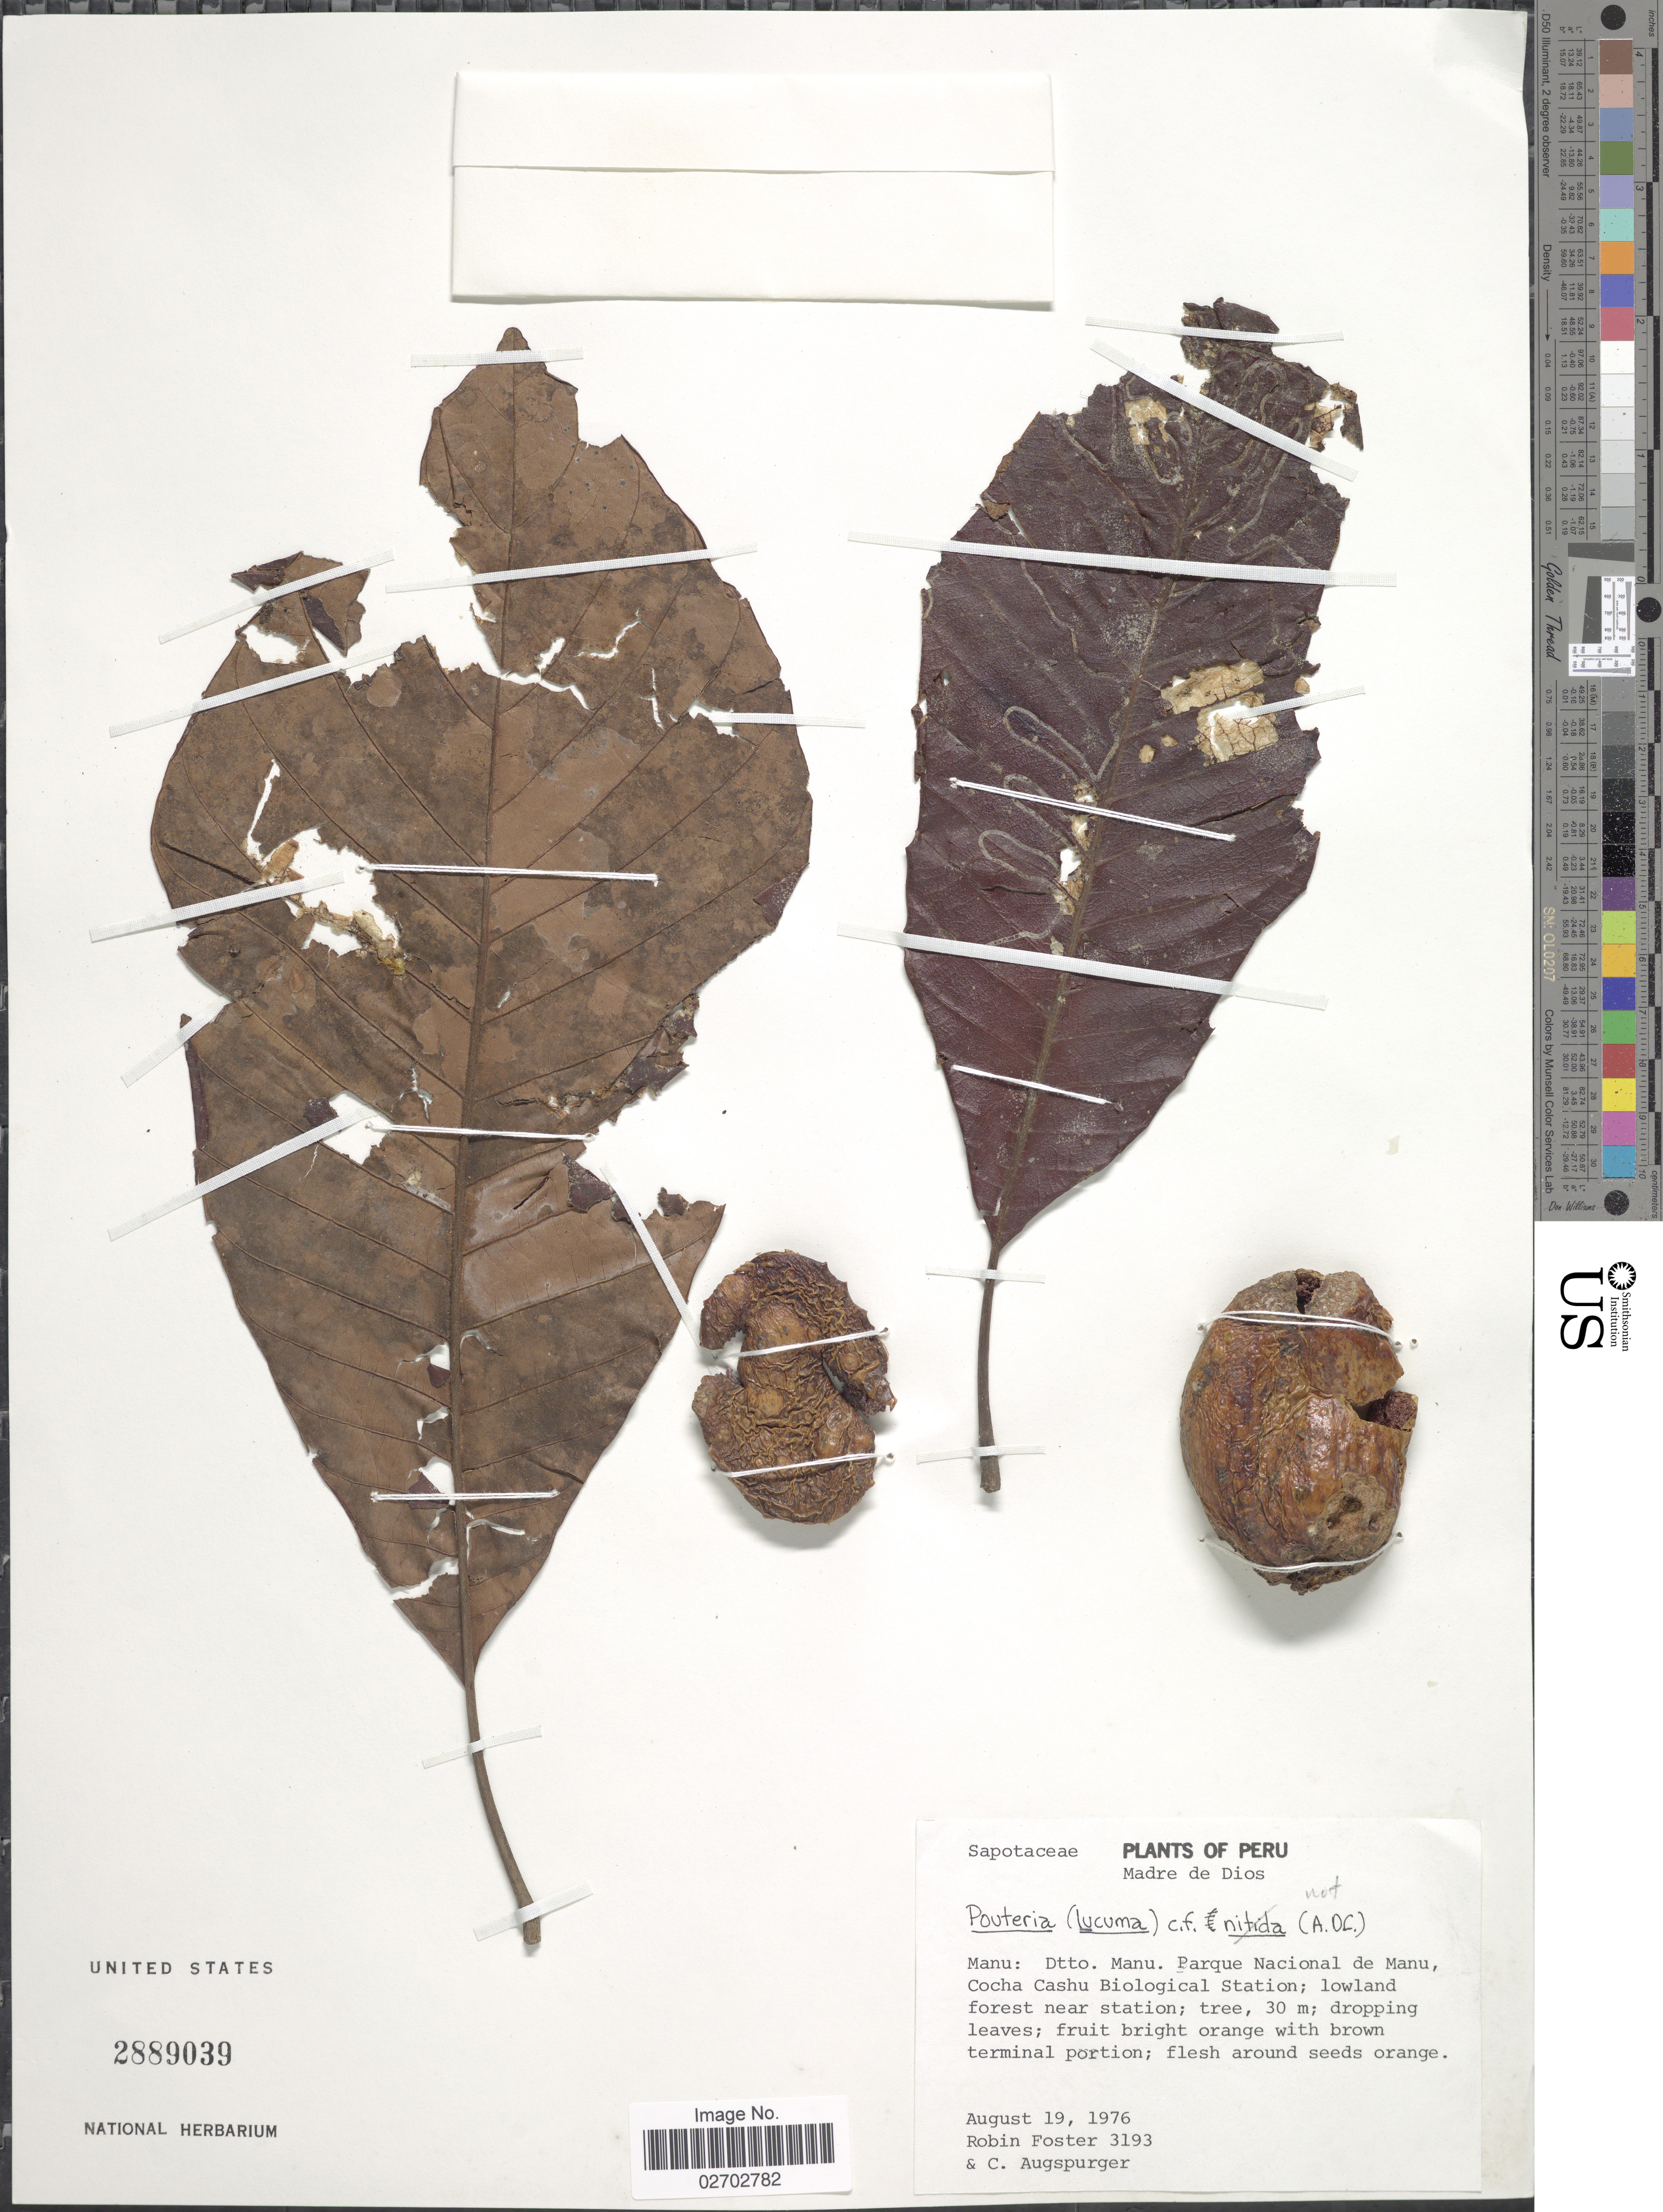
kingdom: Plantae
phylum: Tracheophyta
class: Magnoliopsida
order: Ericales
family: Sapotaceae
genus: Pouteria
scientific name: Pouteria sp.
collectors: R. B. Foster & C. Augspurger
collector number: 3193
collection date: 1976-08-19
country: Peru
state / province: Madre de Dios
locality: Manu: Dtto. Manu. Parque Nacional de Manu, Cocha Cashu Biological Station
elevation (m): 30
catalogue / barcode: US 2889039